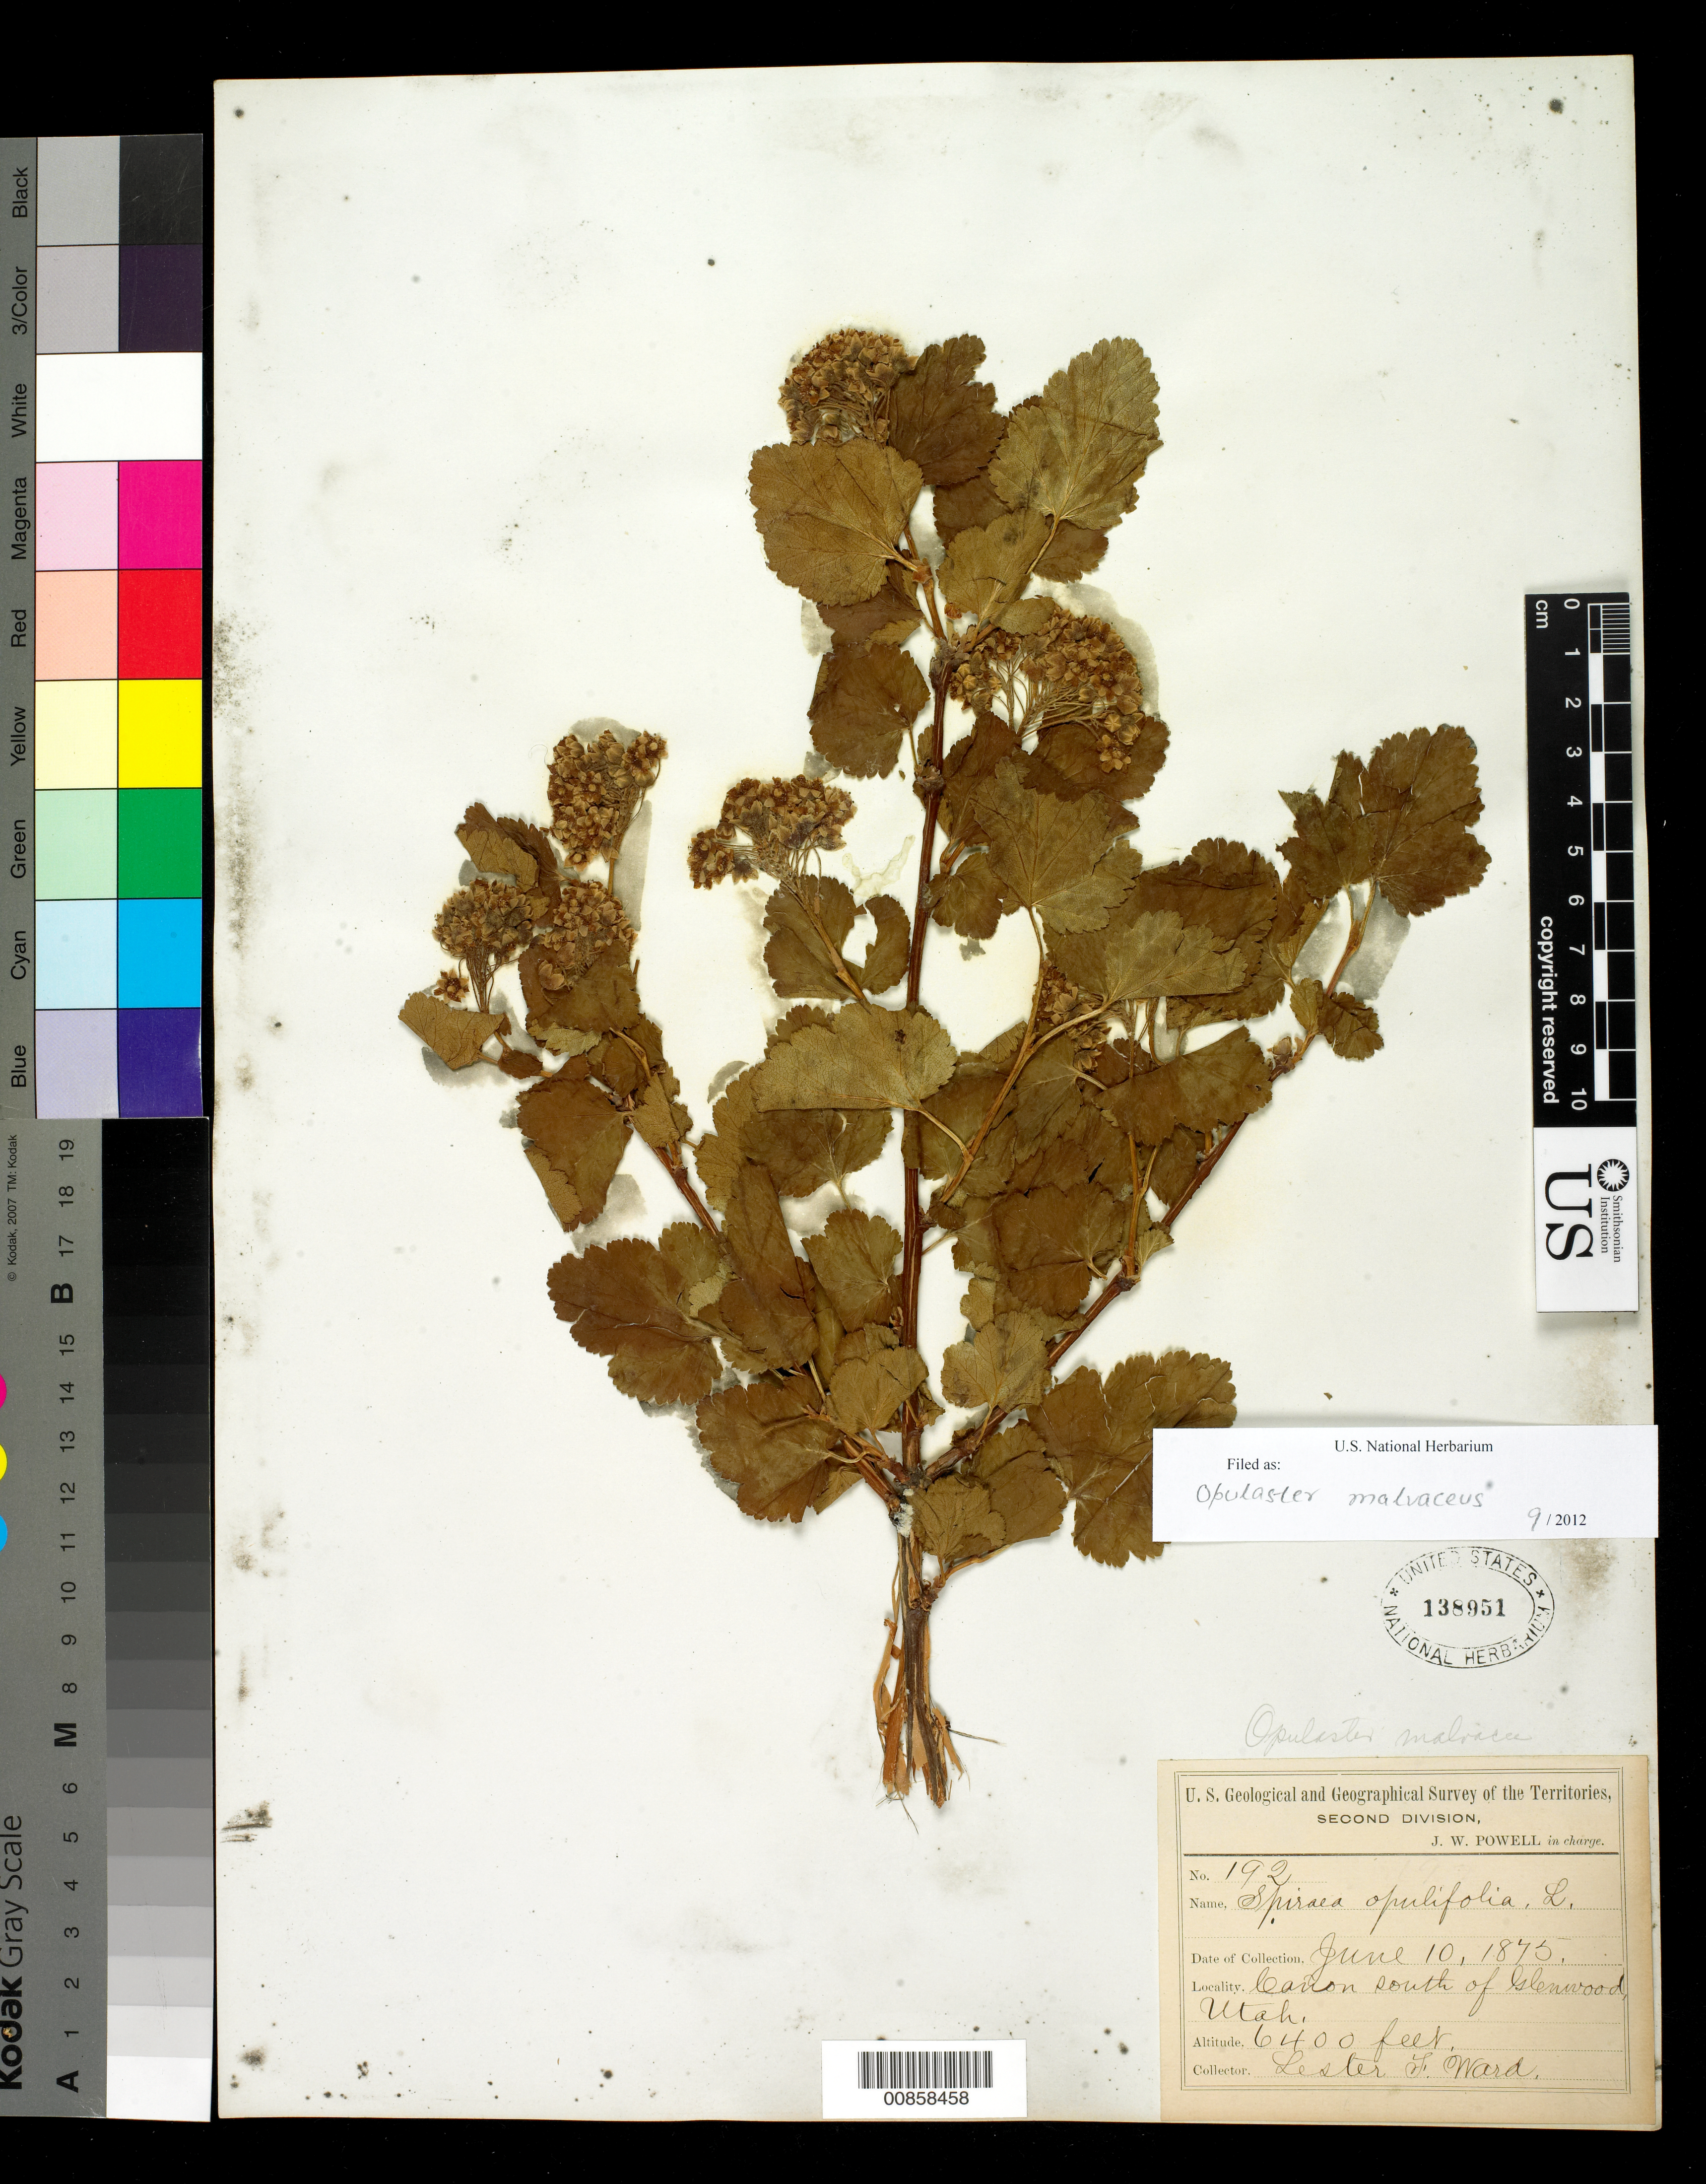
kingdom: Plantae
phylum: Tracheophyta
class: Magnoliopsida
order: Rosales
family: Rosaceae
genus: Physocarpus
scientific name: Physocarpus malvaceus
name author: (Greene) Kuntze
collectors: L. F. Ward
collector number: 192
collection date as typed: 10 Jun 1875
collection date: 1875-06-10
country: United States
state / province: Utah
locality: Canyon south of Glenwood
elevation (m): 1951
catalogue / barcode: US 138951